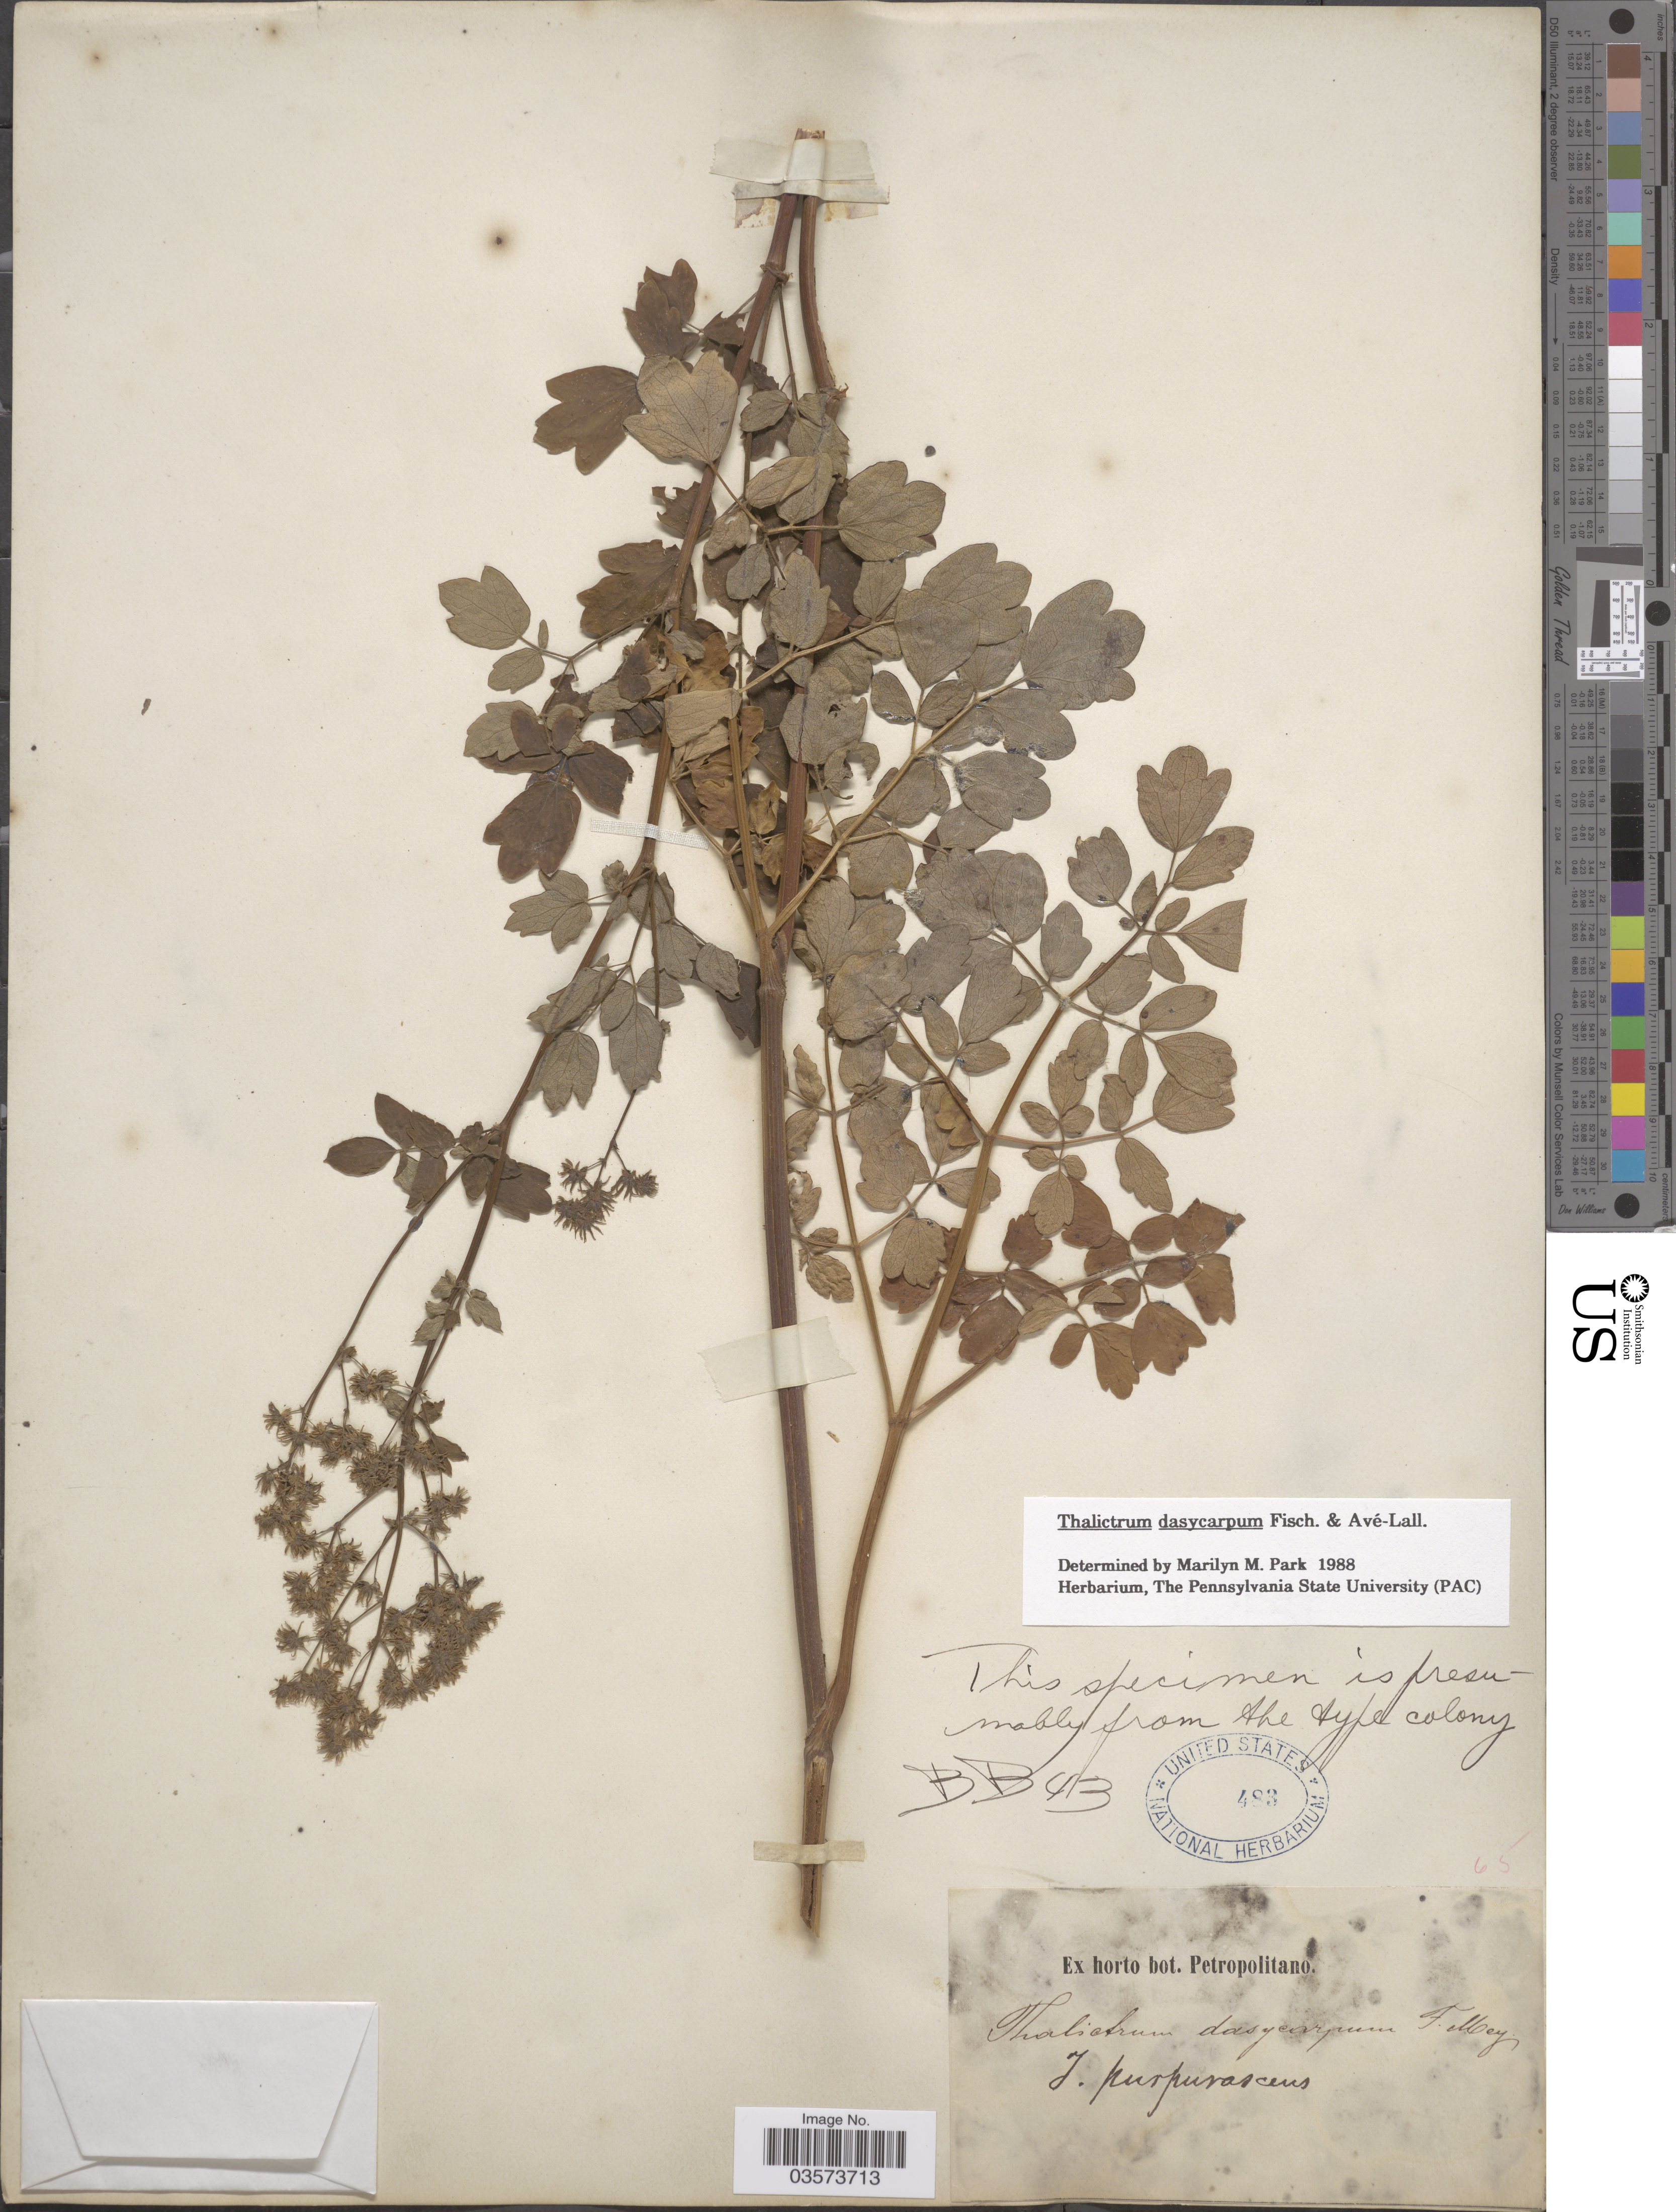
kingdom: Plantae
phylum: Tracheophyta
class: Magnoliopsida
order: Ranunculales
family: Ranunculaceae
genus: Thalictrum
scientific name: Thalictrum dasycarpum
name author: Fisch. & Avé-Lall.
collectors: ex Horto Bot. Petropolitano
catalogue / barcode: US 483